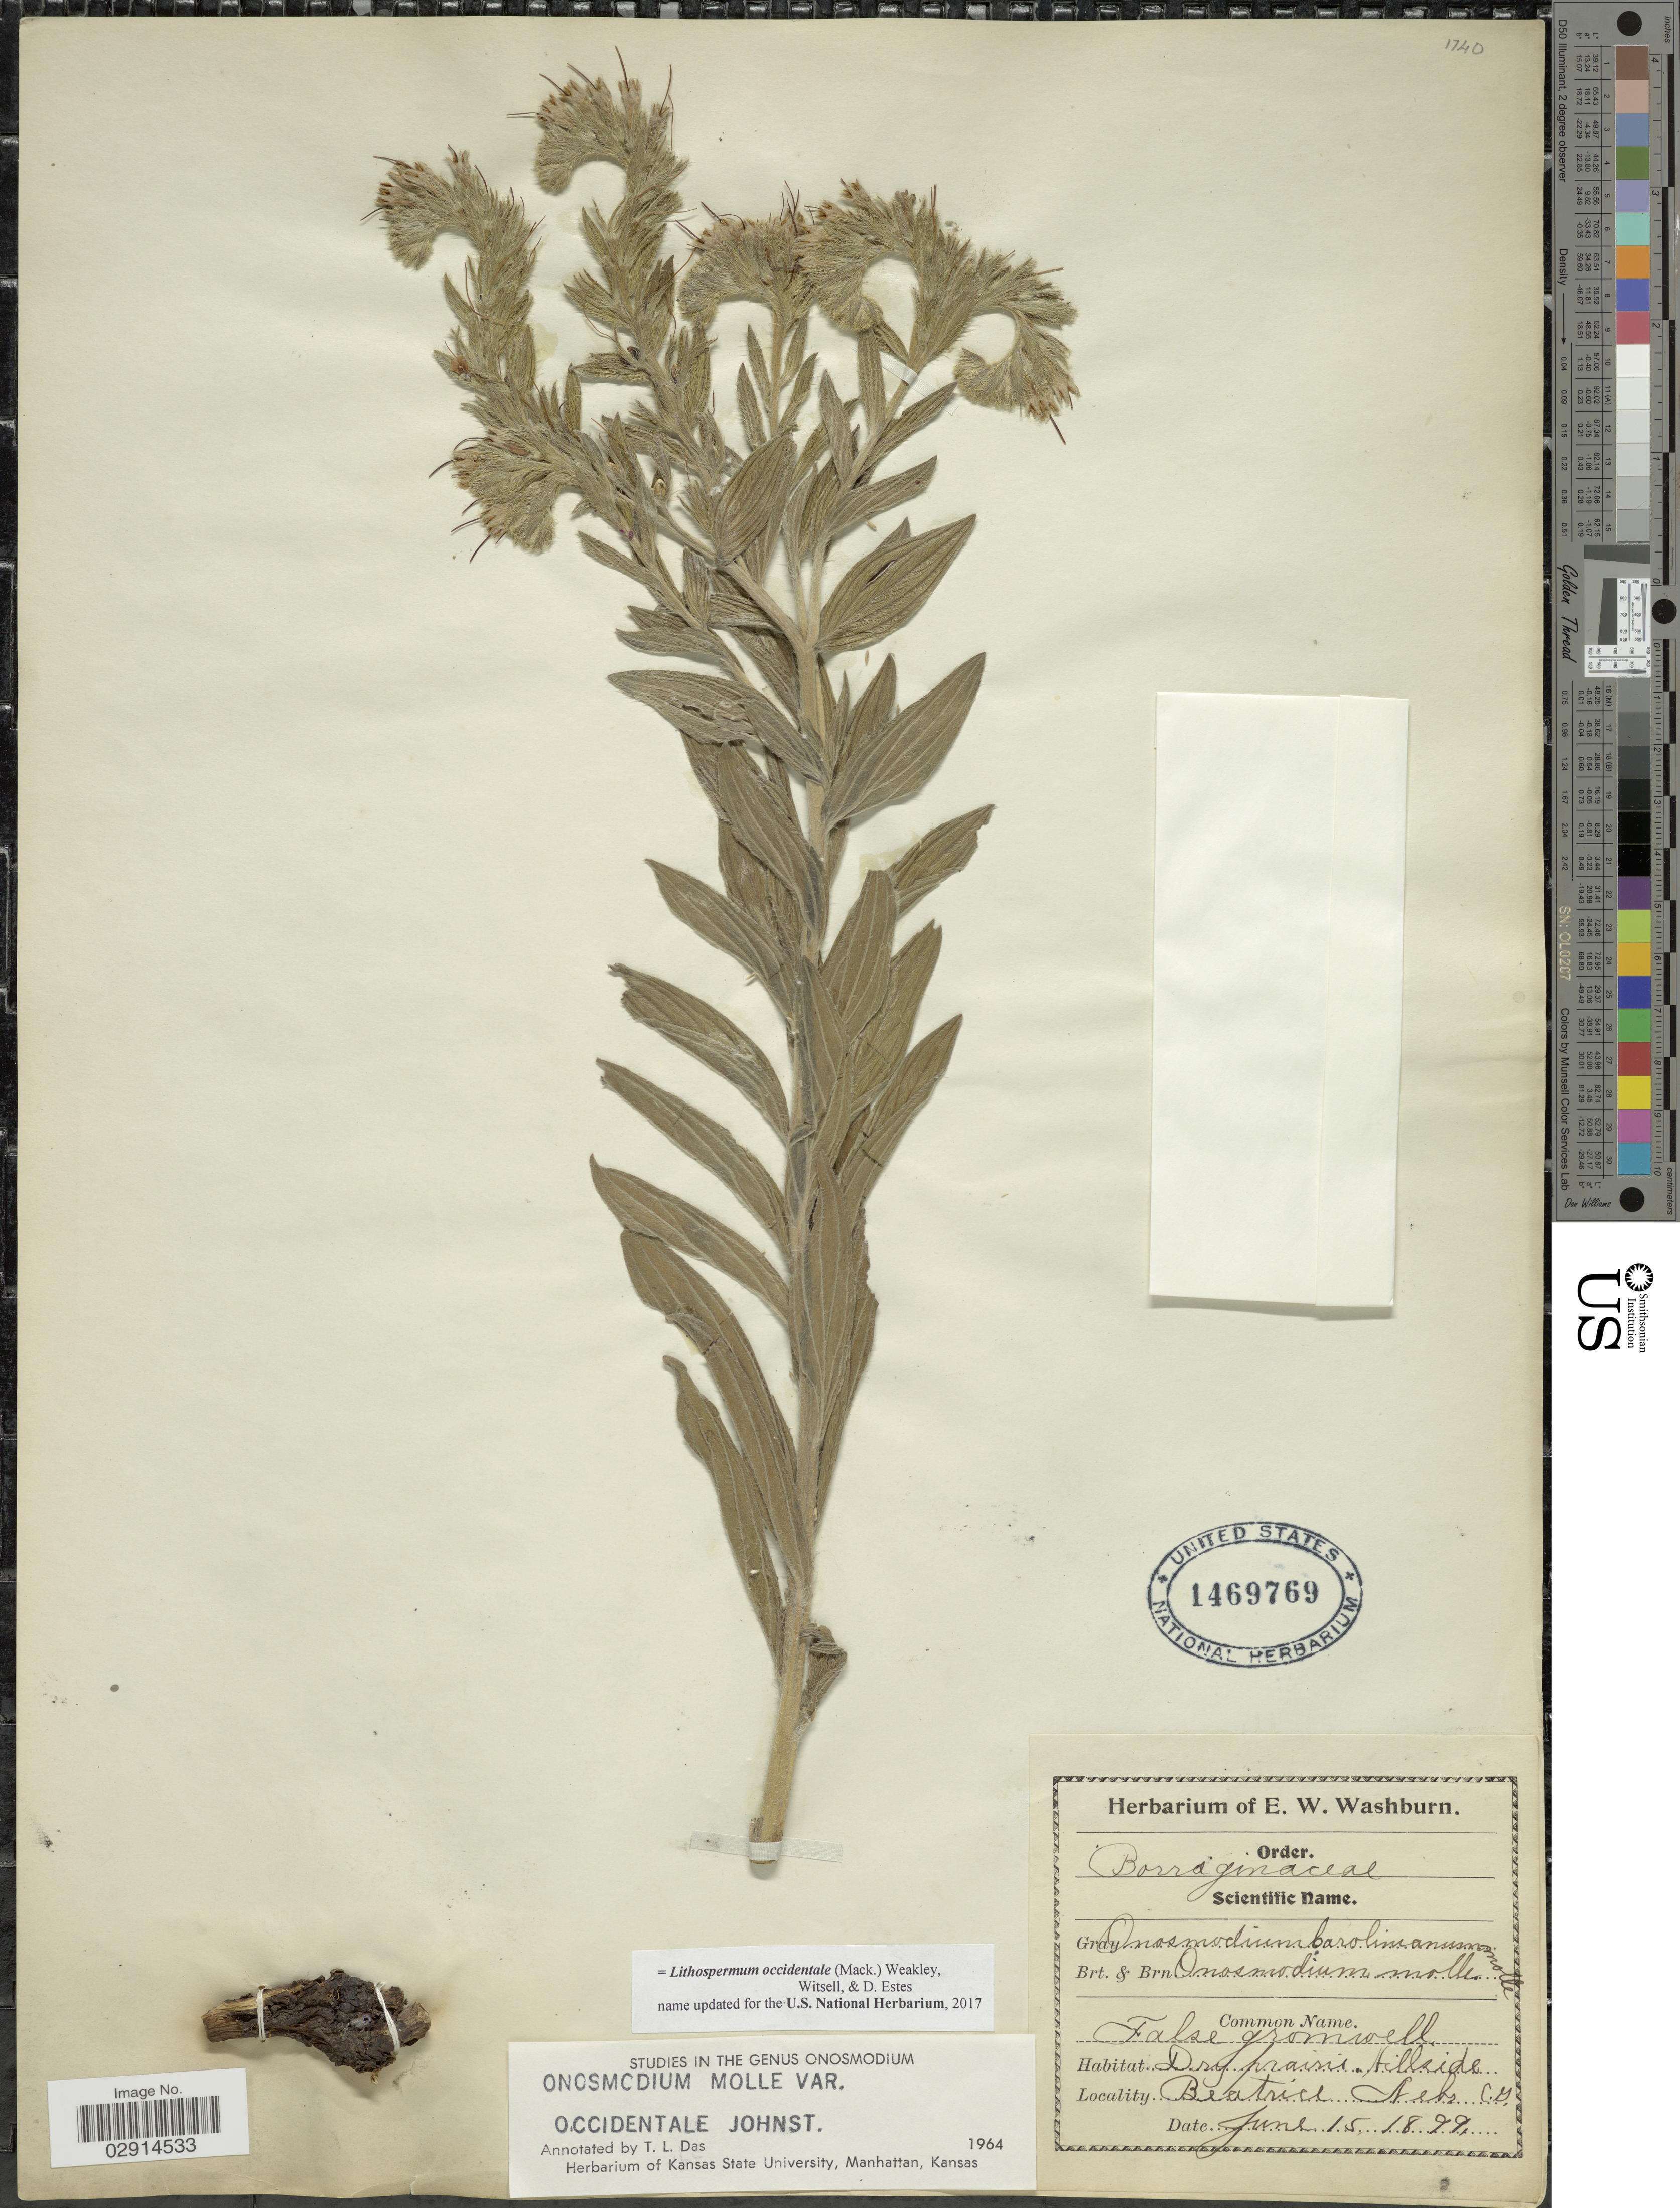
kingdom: Plantae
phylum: Tracheophyta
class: Magnoliopsida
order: Boraginales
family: Boraginaceae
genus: Lithospermum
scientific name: Lithospermum occidentale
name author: (Mack.) Weakley et al.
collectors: ex herb. E. W. Washburn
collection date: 1899-06-15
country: United States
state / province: Nebraska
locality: Beatrice C.G.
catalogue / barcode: US 1469769